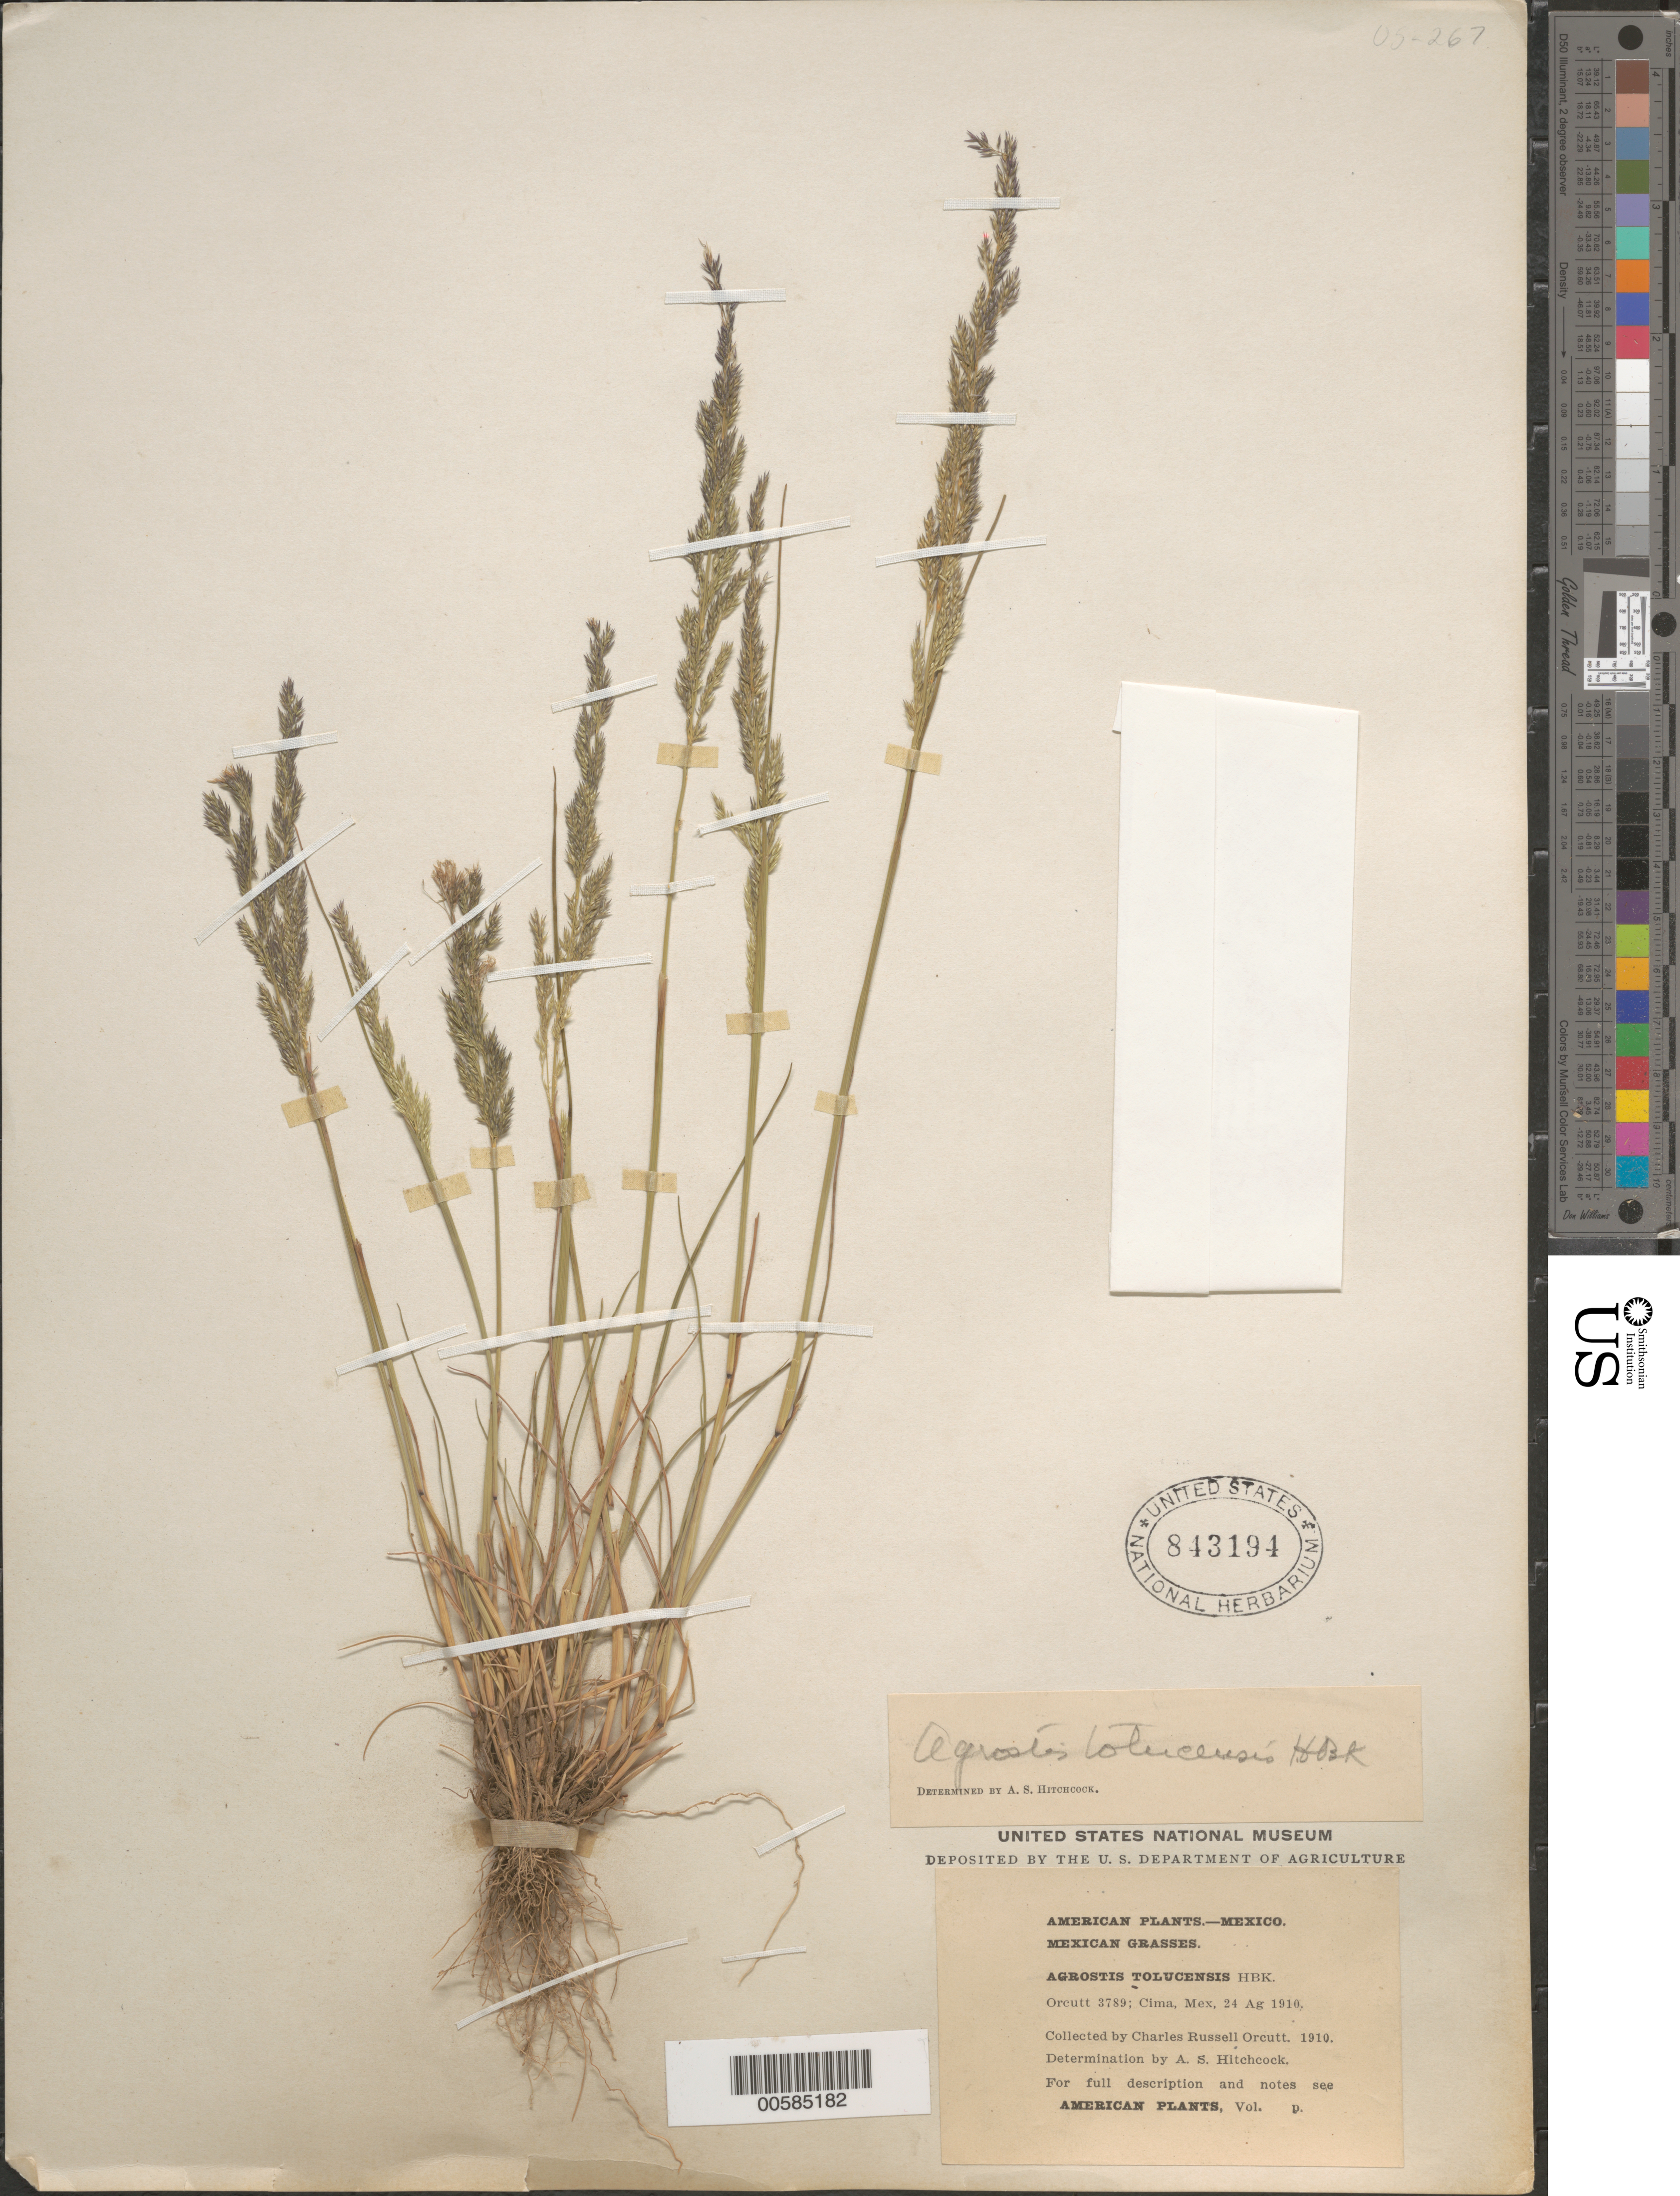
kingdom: Plantae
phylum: Tracheophyta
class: Liliopsida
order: Poales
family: Poaceae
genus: Agrostis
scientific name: Agrostis tolucensis Kunth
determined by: Hitchcock, Albert S.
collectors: C. R. Orcutt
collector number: Orcutt 3789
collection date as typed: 24 Aug 1910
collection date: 1910-08-24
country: Mexico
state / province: México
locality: Cima.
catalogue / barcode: US 843194